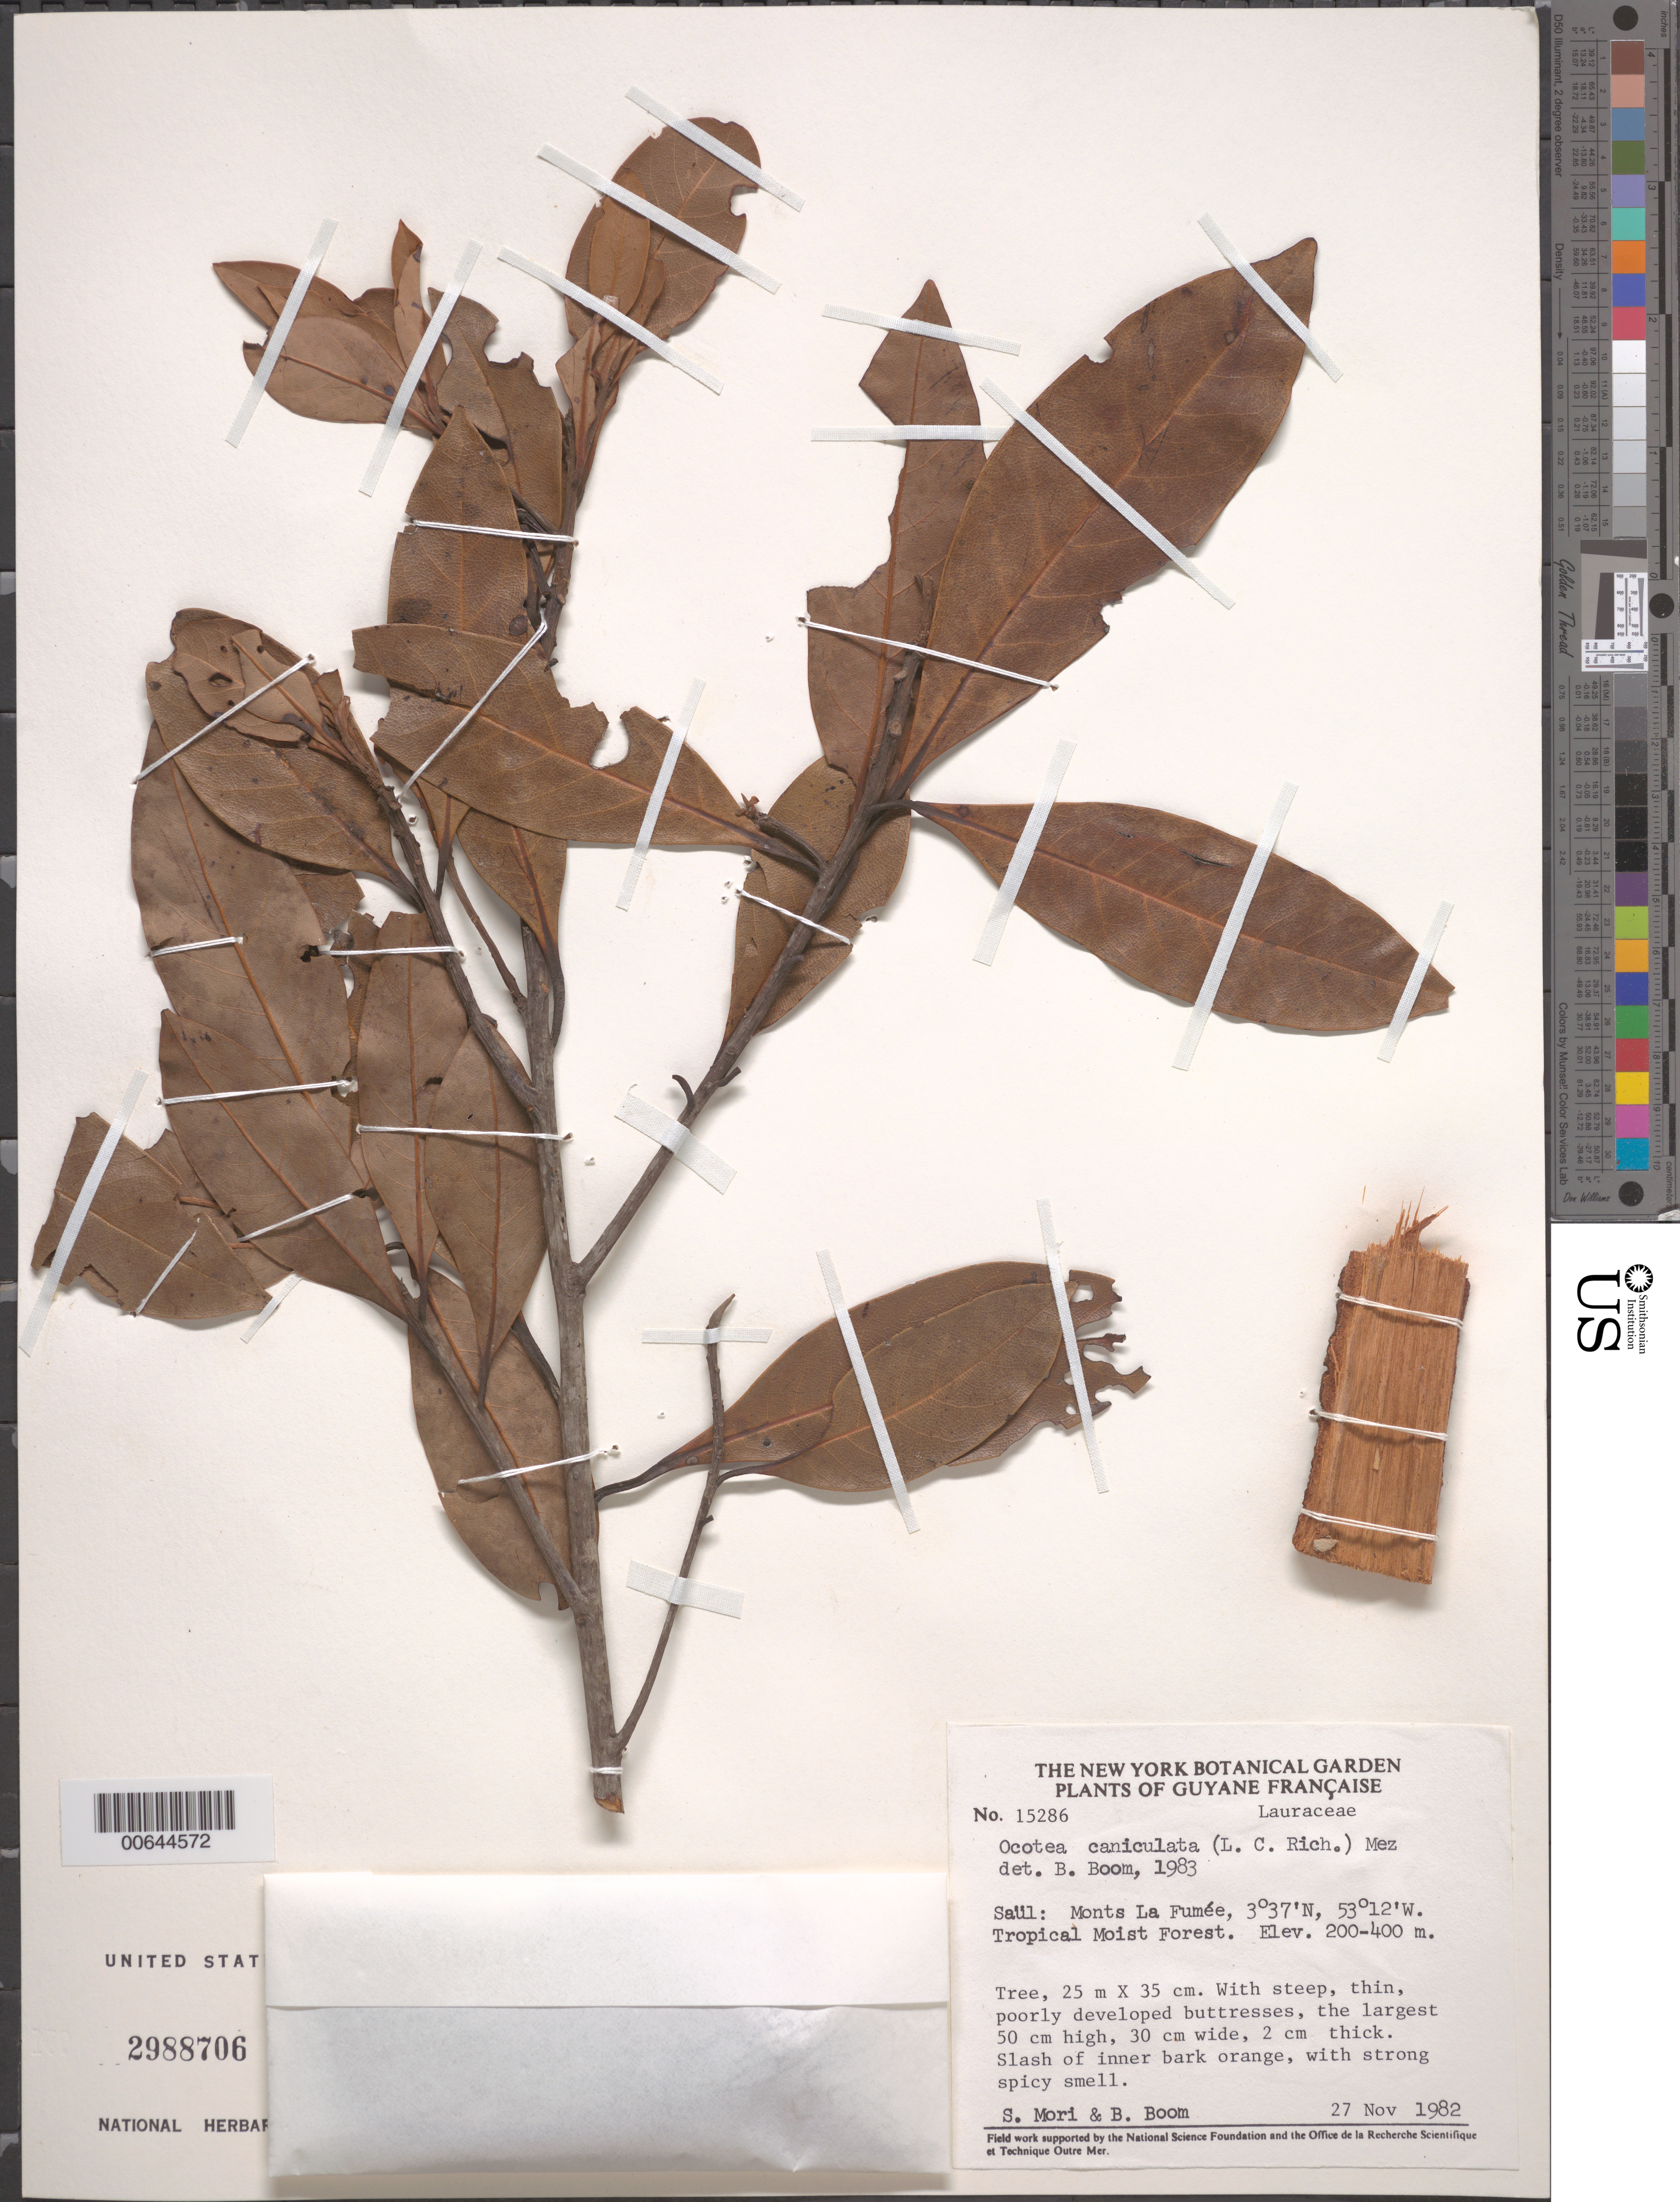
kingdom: Plantae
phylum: Tracheophyta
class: Magnoliopsida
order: Laurales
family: Lauraceae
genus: Ocotea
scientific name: Ocotea canaliculata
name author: (Rich.) Mez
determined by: Boom, B. M.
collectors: S. Mori & B. M. Boom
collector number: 15286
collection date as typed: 27-Nov-82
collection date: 1982-11-27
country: French Guiana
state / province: Saint-Laurent-du-Maroni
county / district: Saül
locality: Saül, Monts La Fumée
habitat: Tropical moist forest.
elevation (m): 200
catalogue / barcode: US 2985706